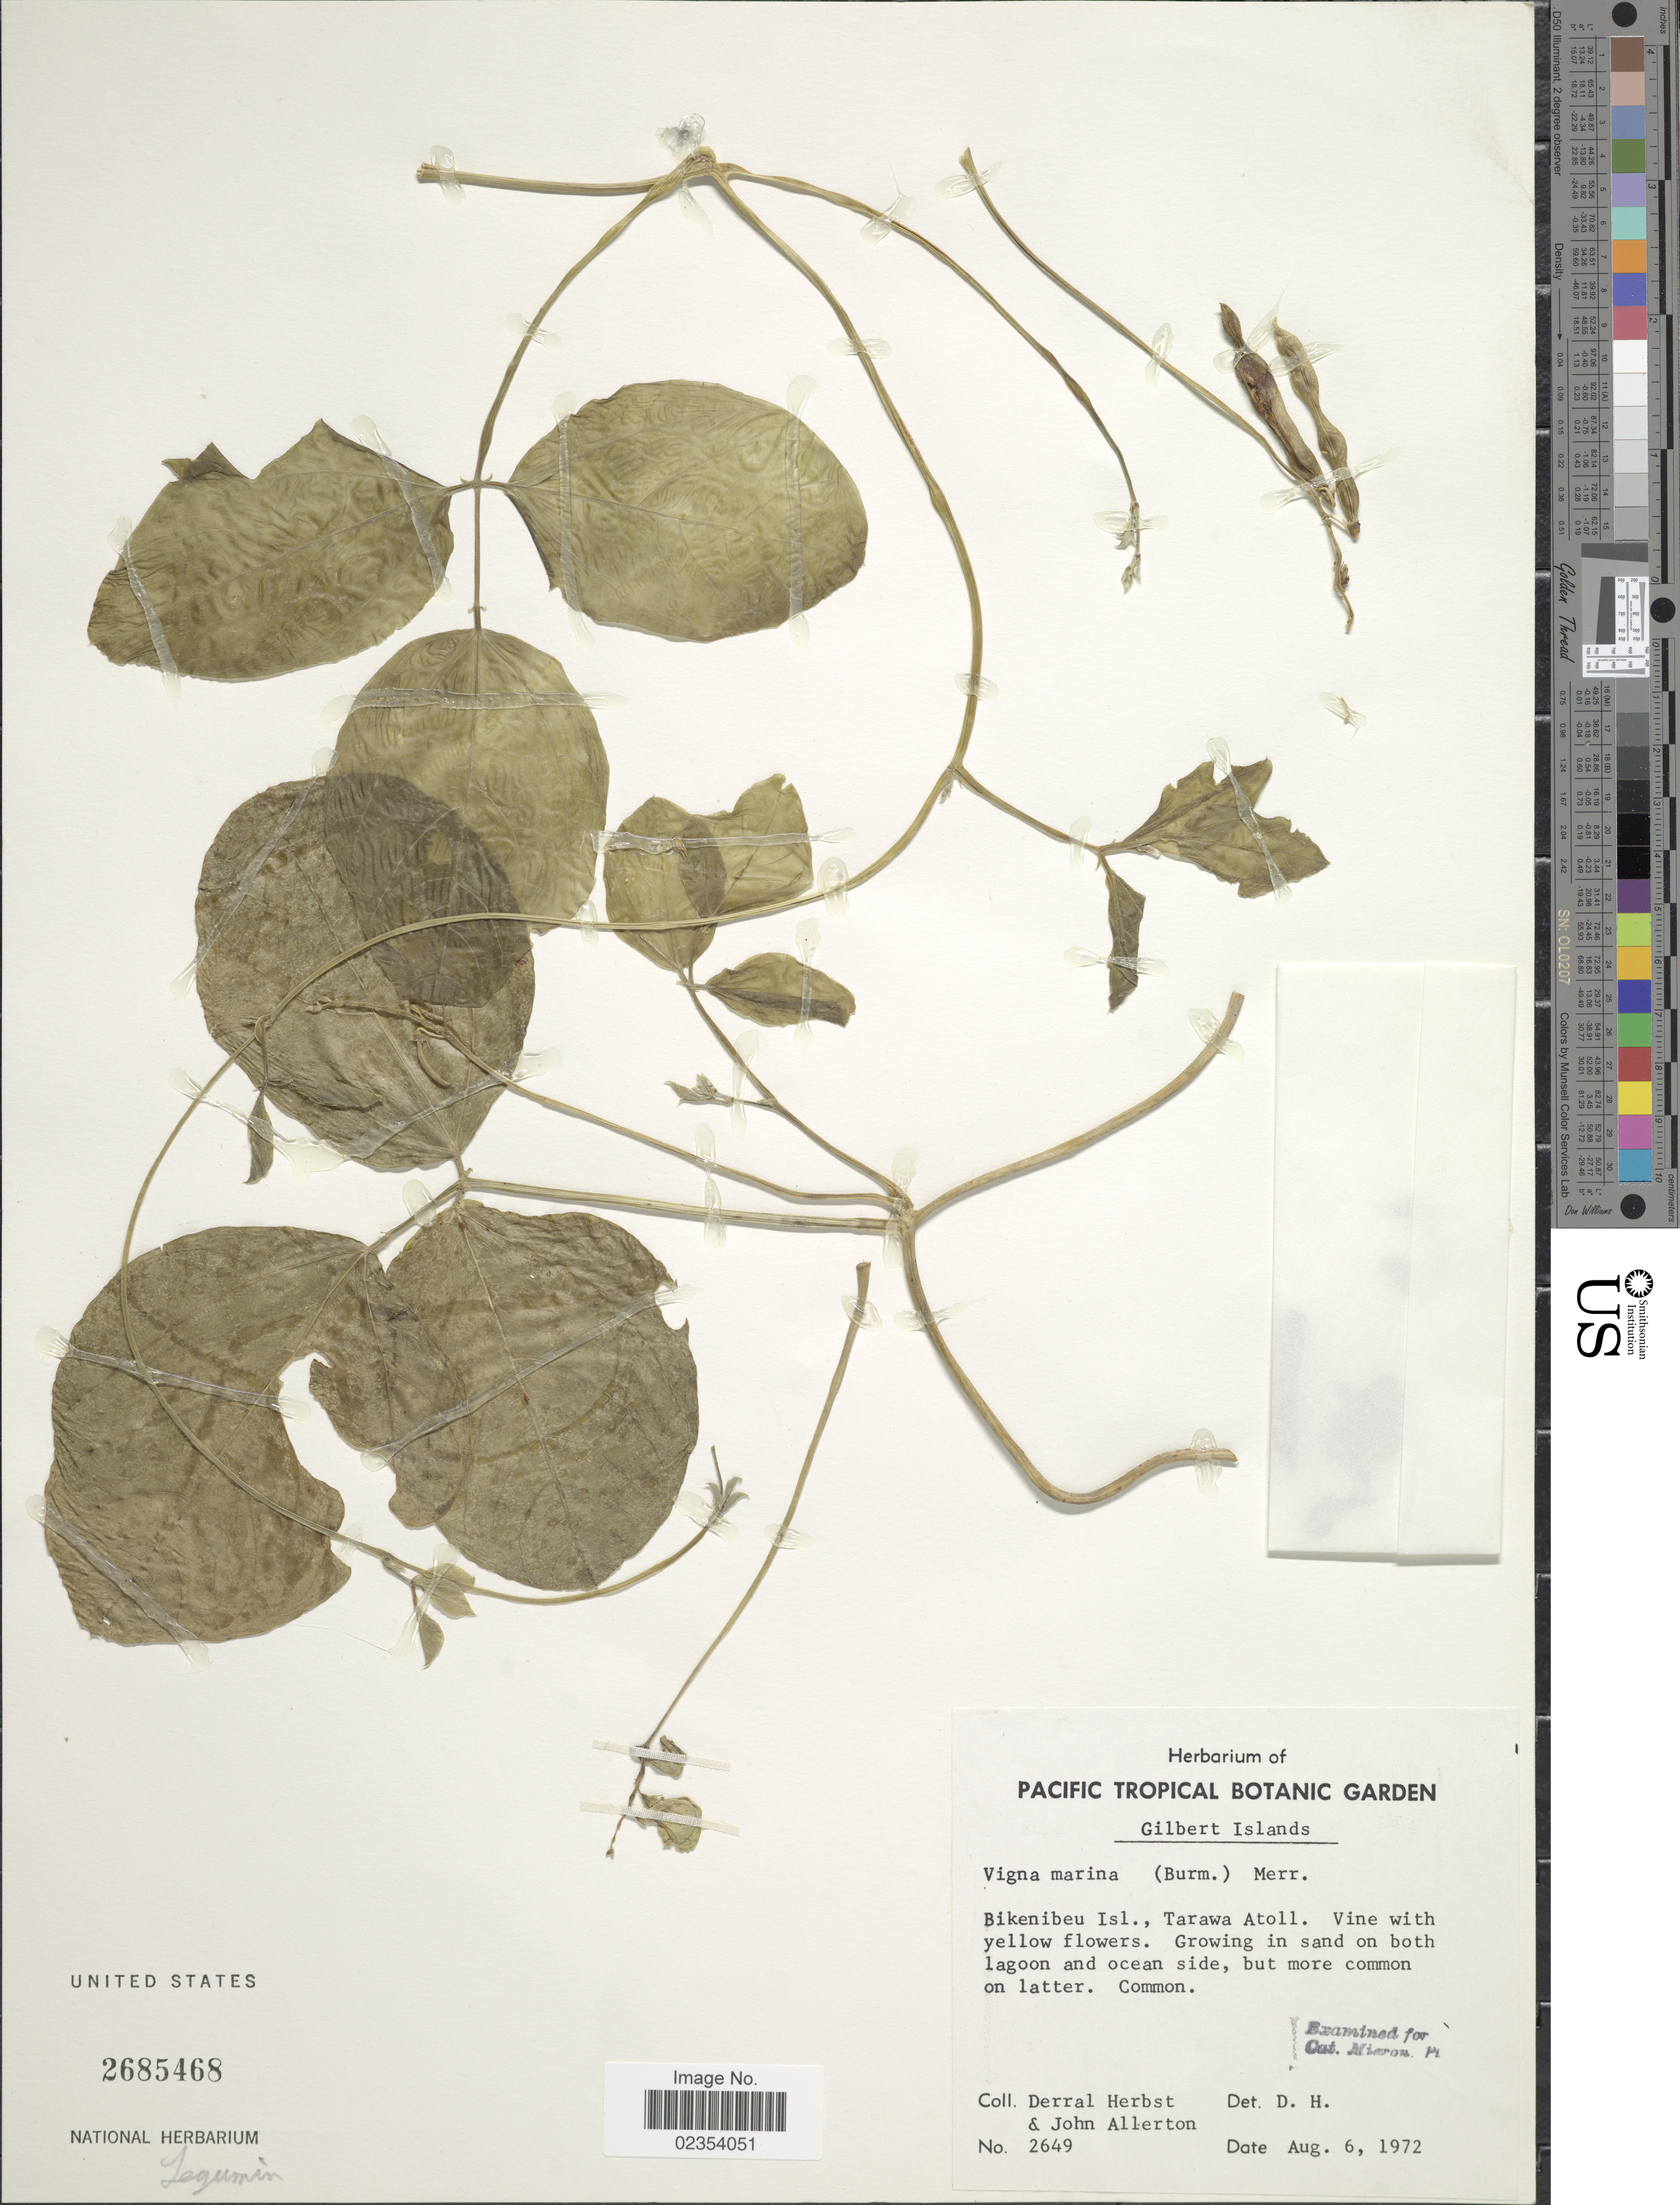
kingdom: Plantae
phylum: Tracheophyta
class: Magnoliopsida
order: Fabales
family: Fabaceae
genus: Vigna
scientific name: Vigna marina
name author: (Burm.) Merr.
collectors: D. R. Herbst & J. Allerton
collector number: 2649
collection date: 1972-08-06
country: Kiribati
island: Tarawa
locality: Gilbert Islands. Bikenibeu Isl., Tarawa Atoll.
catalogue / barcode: US 2685468